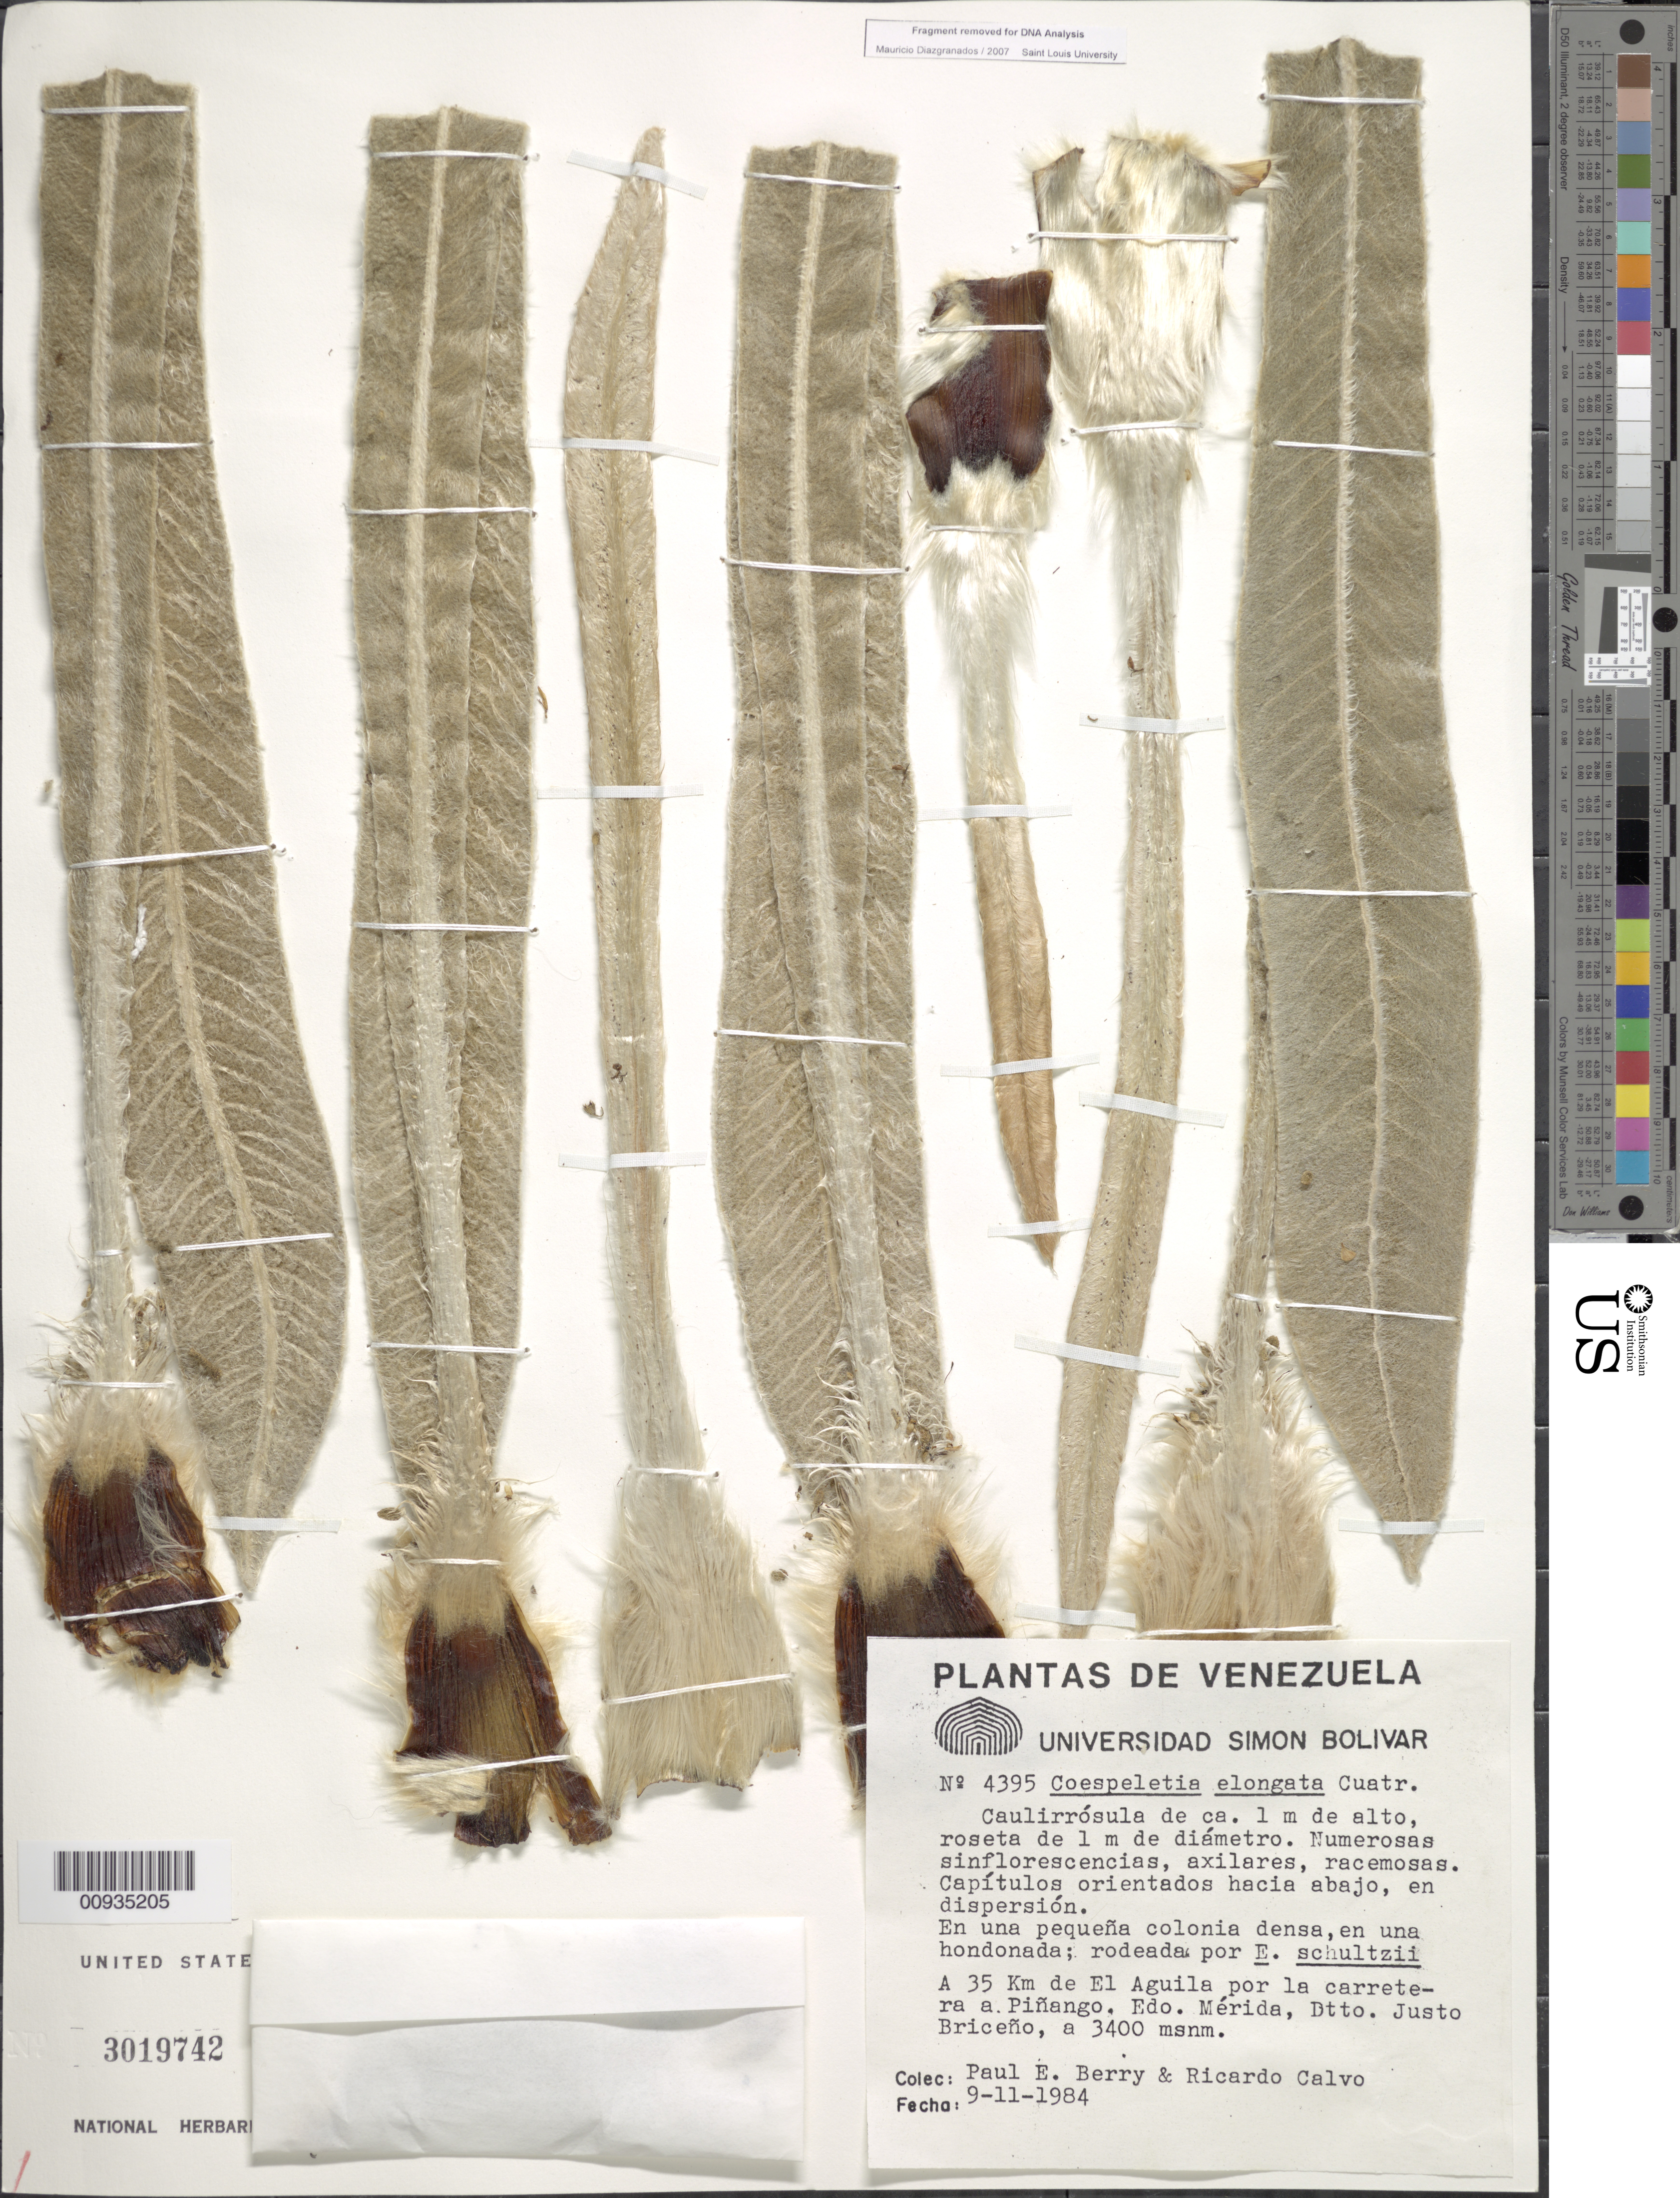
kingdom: Plantae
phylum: Tracheophyta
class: Magnoliopsida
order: Asterales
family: Asteraceae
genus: Coespeletia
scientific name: Coespeletia elongata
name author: (A.C. Sm.) Cuatrec.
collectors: P. E. Berry & R. Calvo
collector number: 4395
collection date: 1984-11-09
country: Venezuela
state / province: Mérida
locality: A 35 km de El Aguila por la carretera a. Pinango, Dtto. Justo Briceno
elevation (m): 3400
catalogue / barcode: US 3019742